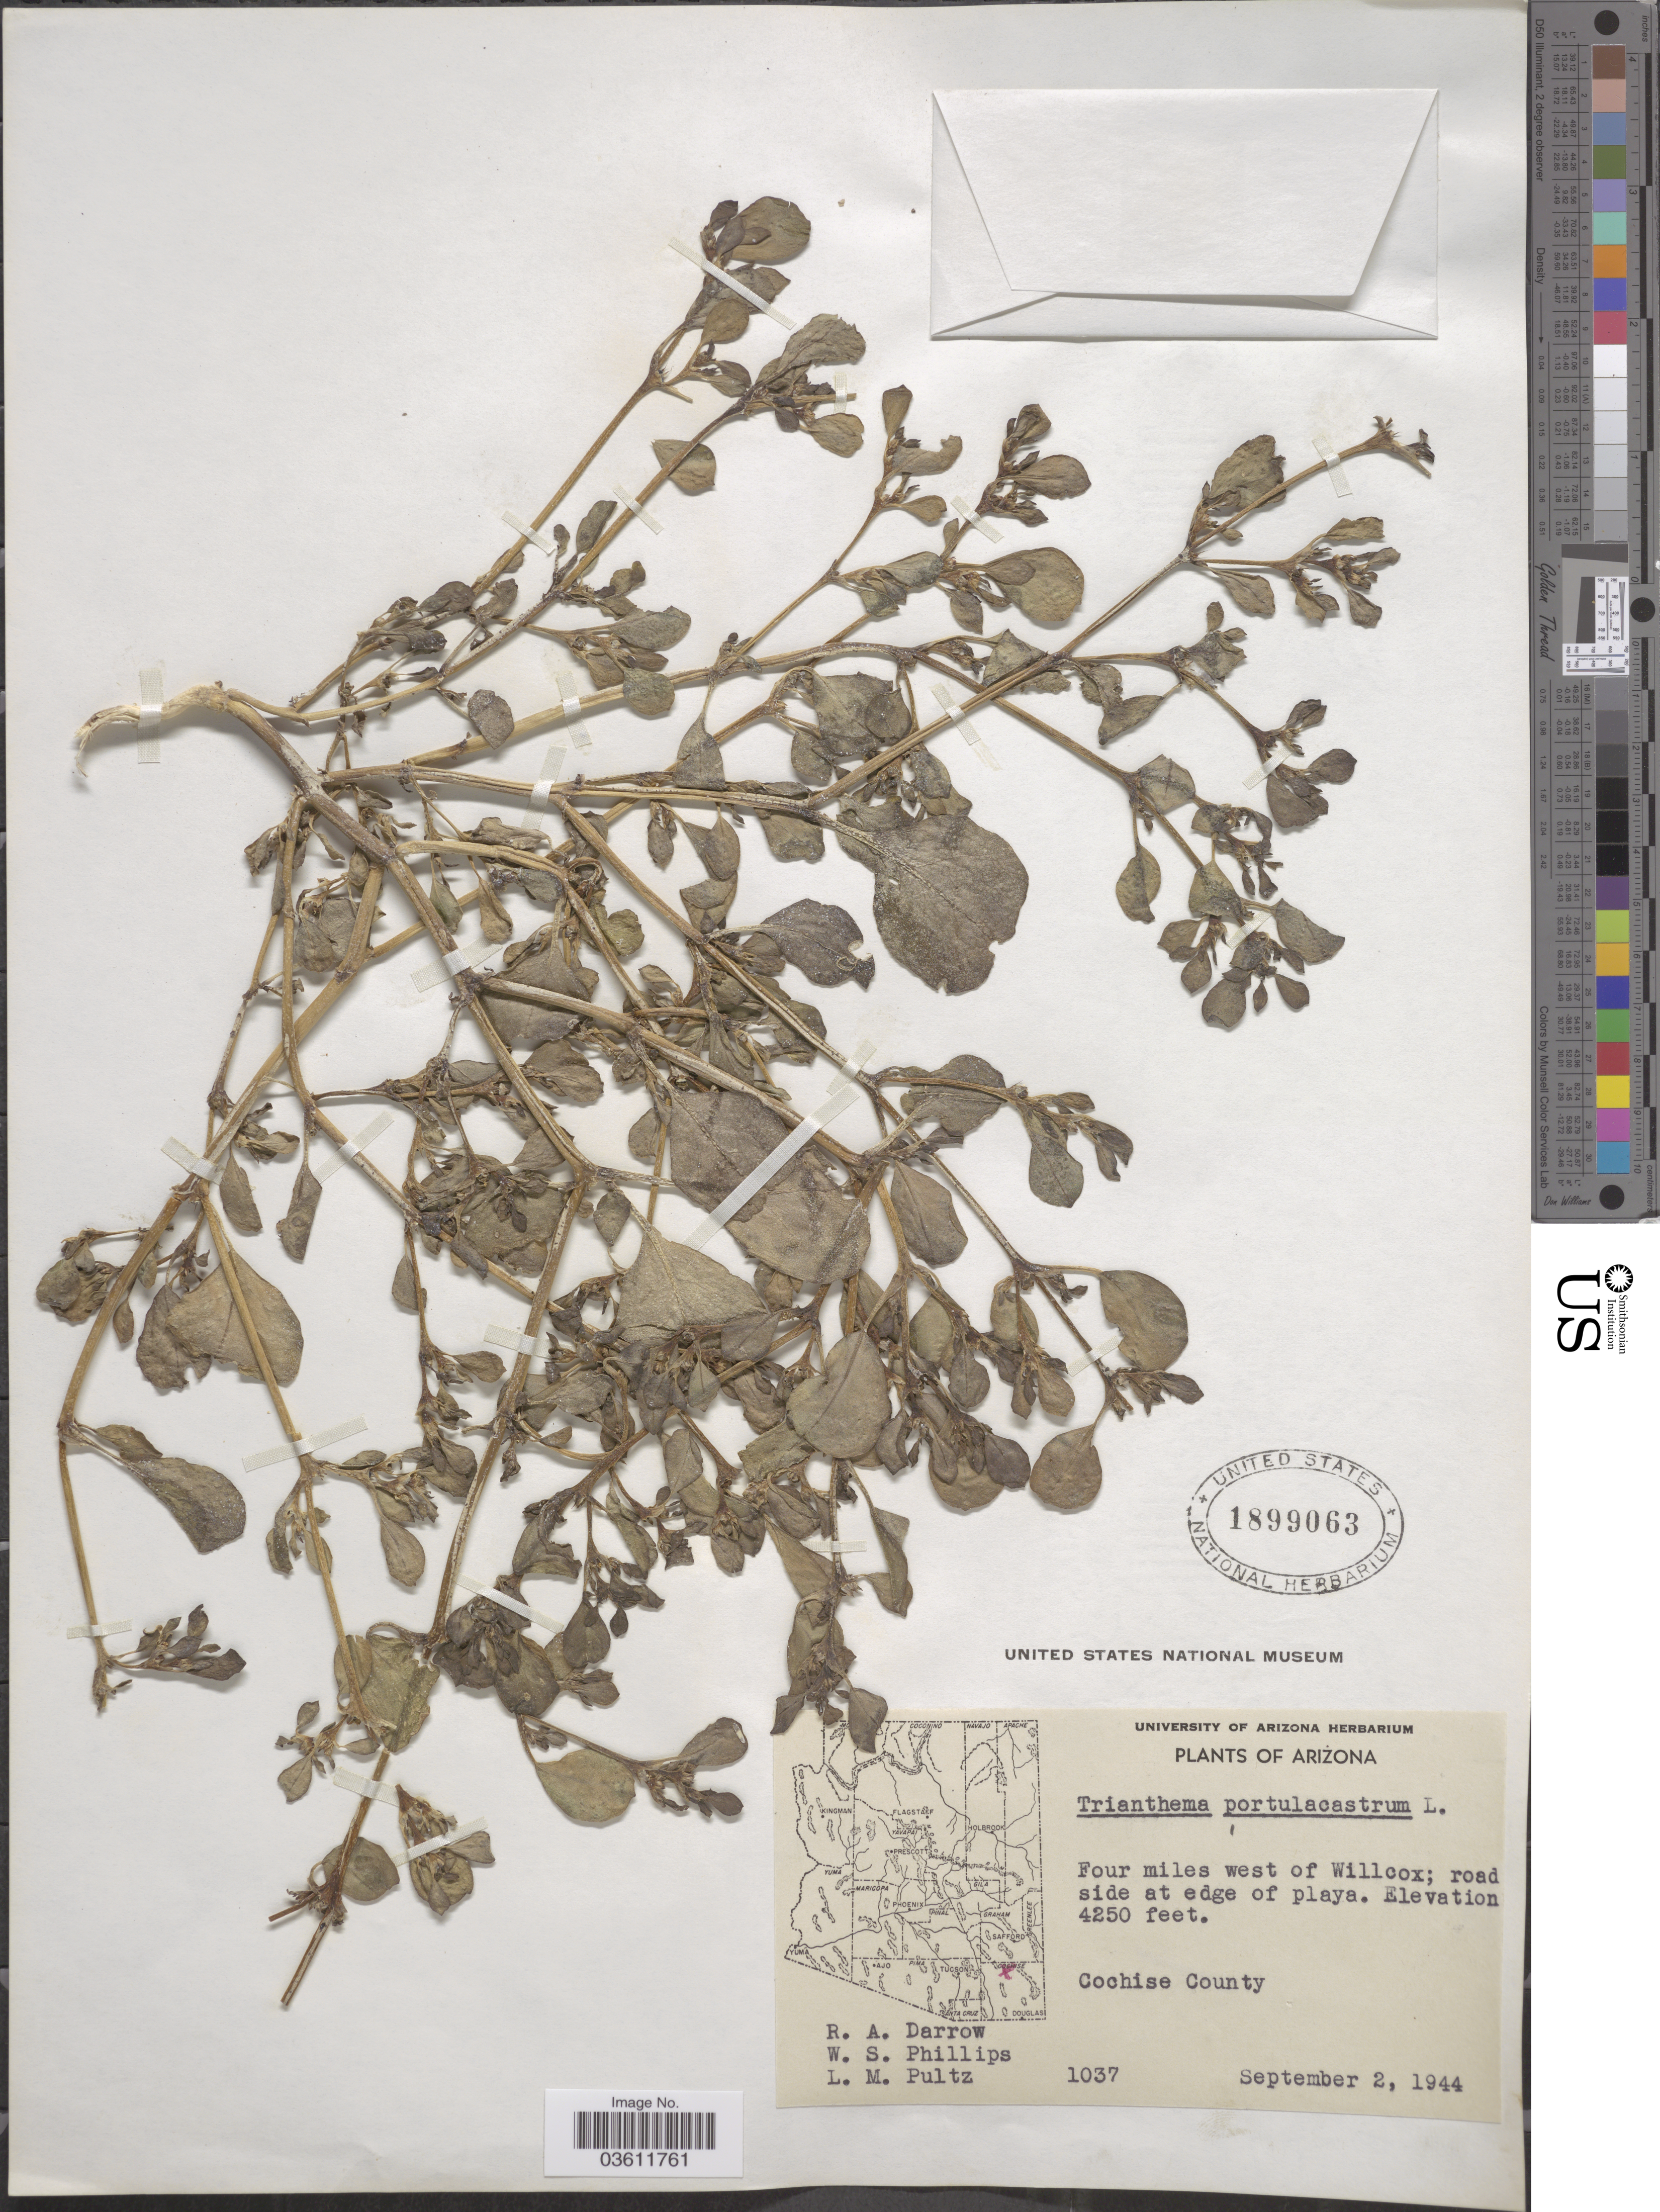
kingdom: Plantae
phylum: Tracheophyta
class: Magnoliopsida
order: Caryophyllales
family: Aizoaceae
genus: Trianthema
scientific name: Trianthema portulacastrum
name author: L.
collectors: R. A. Darrow, W. S. Phillips & L. Pultz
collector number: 1037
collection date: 1944-09-02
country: United States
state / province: Arizona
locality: Four miles west of Willcox; road side at edge of playa. Cochise County.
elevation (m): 1295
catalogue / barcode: US 1899063